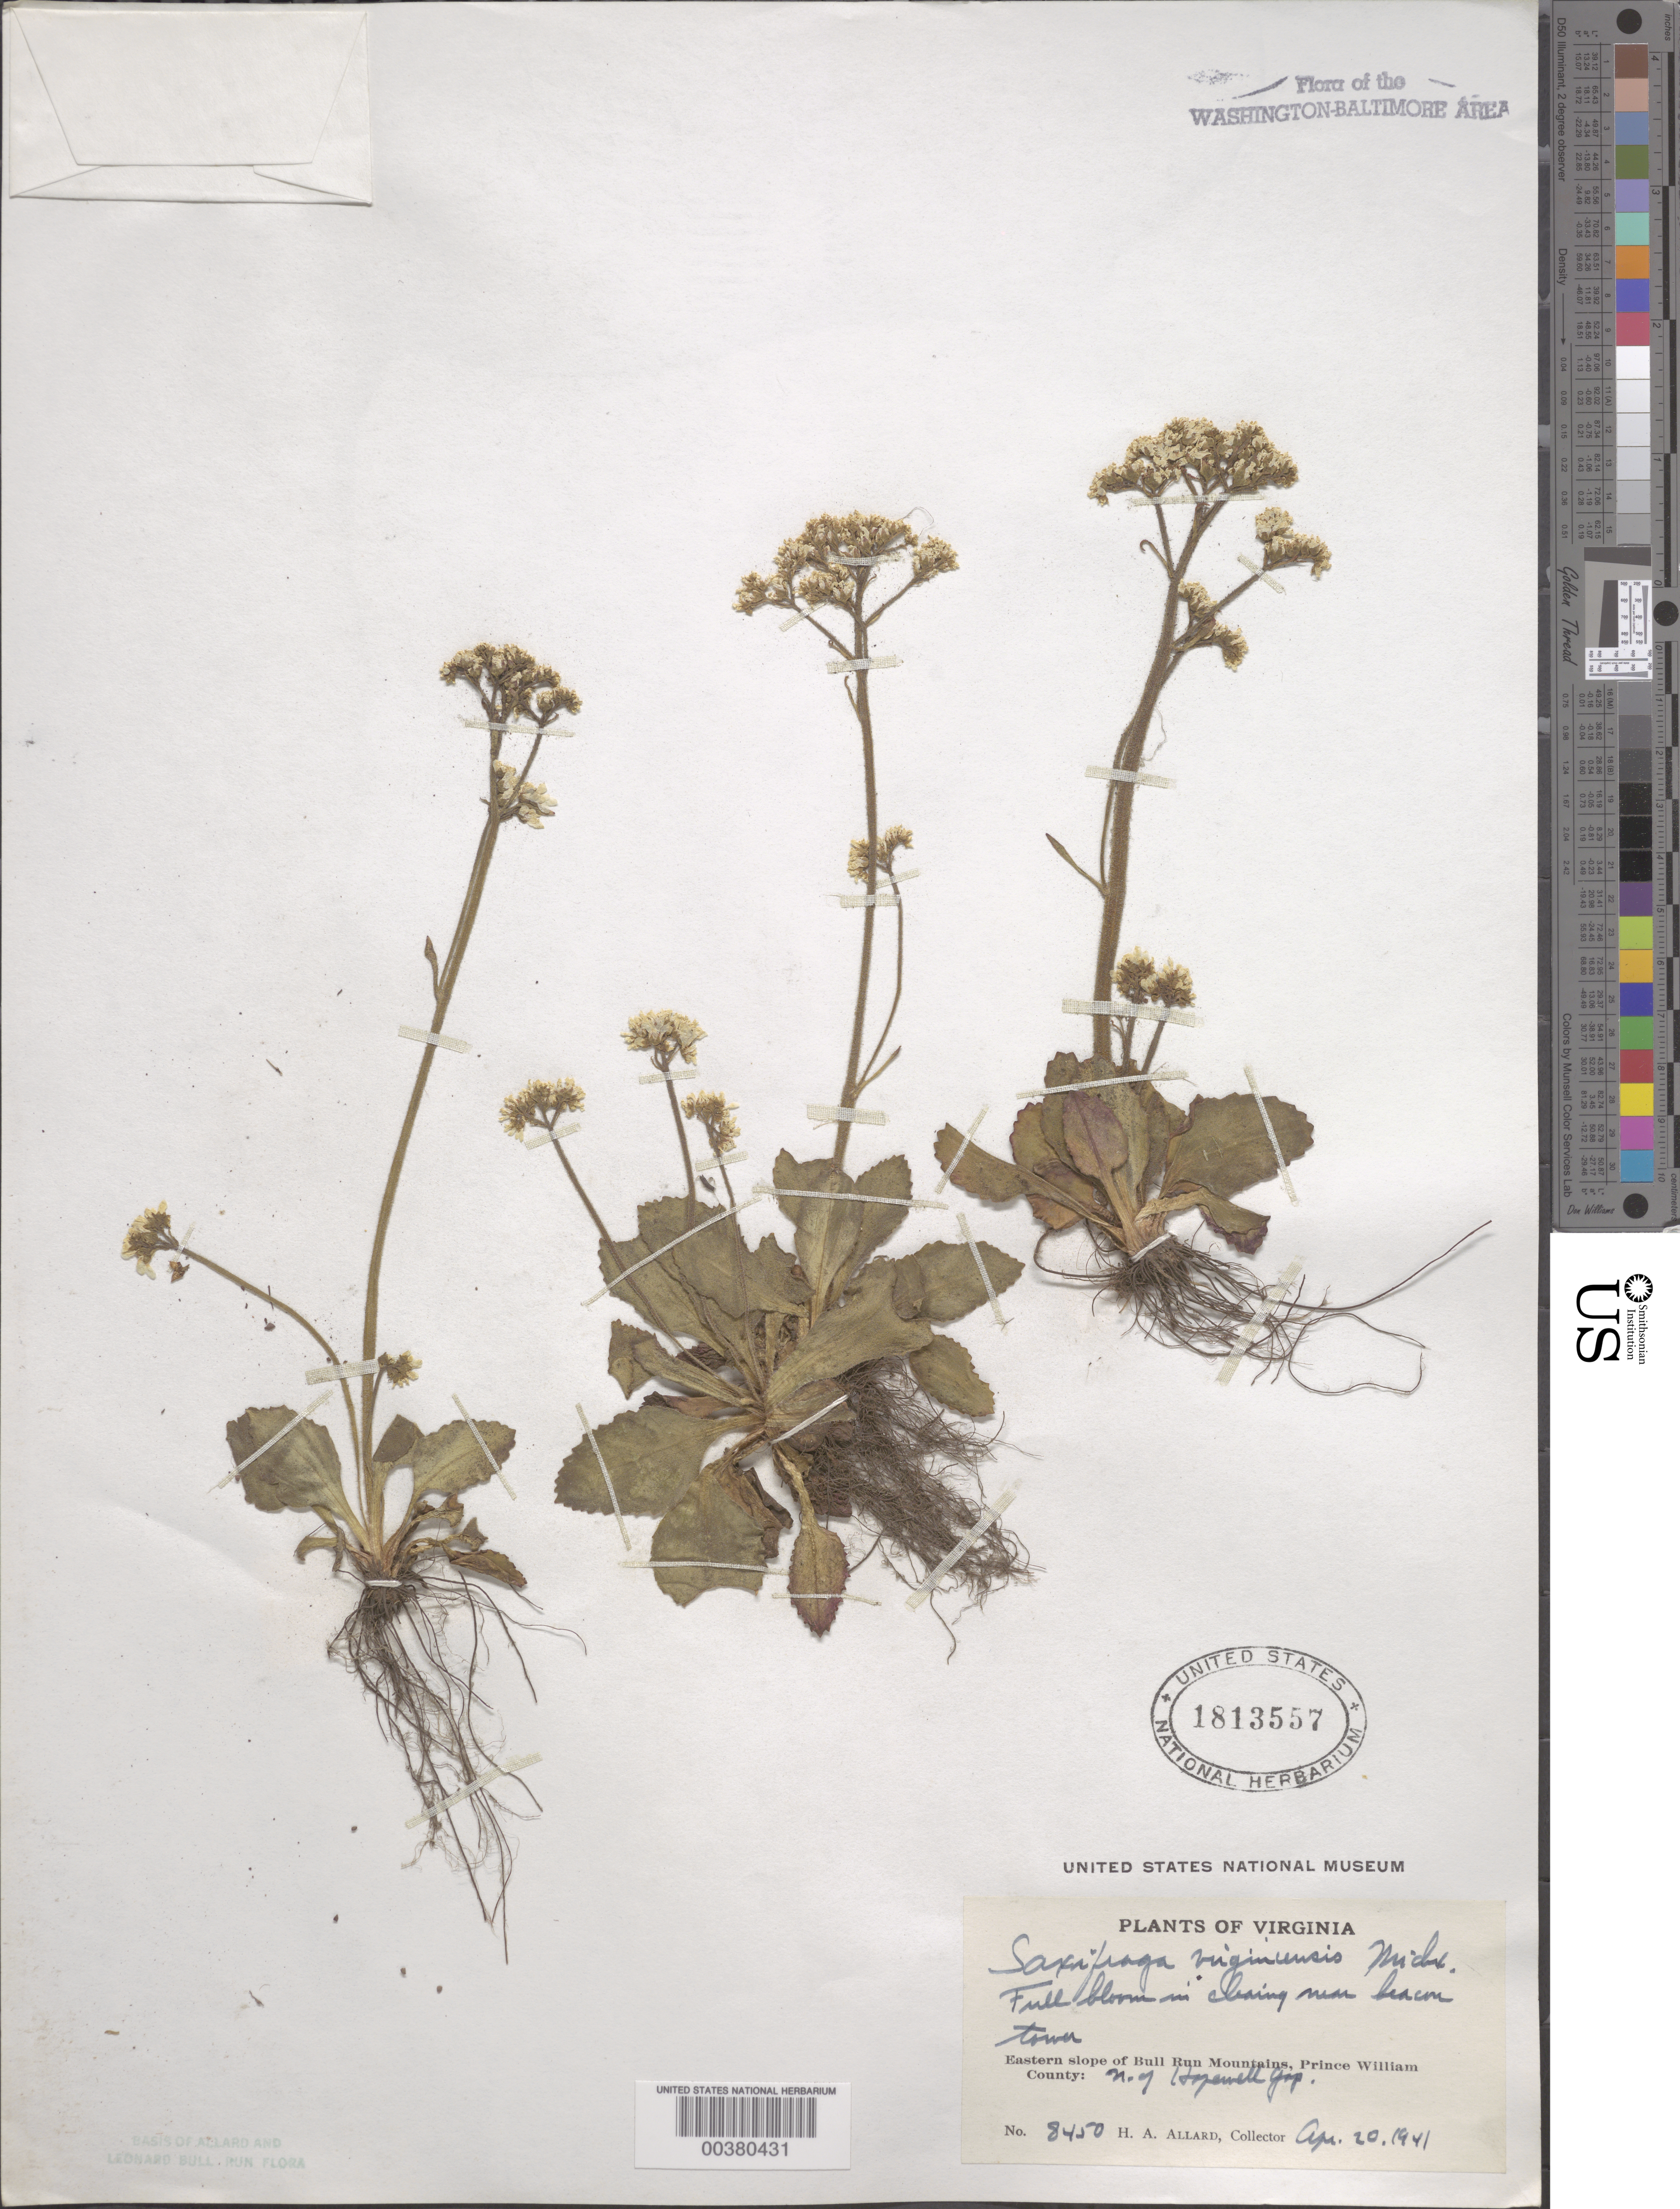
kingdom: Plantae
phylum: Tracheophyta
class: Magnoliopsida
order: Saxifragales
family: Saxifragaceae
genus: Micranthes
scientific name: Micranthes virginiensis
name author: (Michx.) Small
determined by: Strong, Mark T., (BOT), Smithsonian Institution - National Museum of Natural History (UNITED STATES)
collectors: H. A. Allard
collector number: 8450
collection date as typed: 20 Apr 1941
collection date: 1941-04-20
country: United States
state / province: Virginia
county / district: Prince William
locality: North of Hopewell Gap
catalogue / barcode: US 1813557